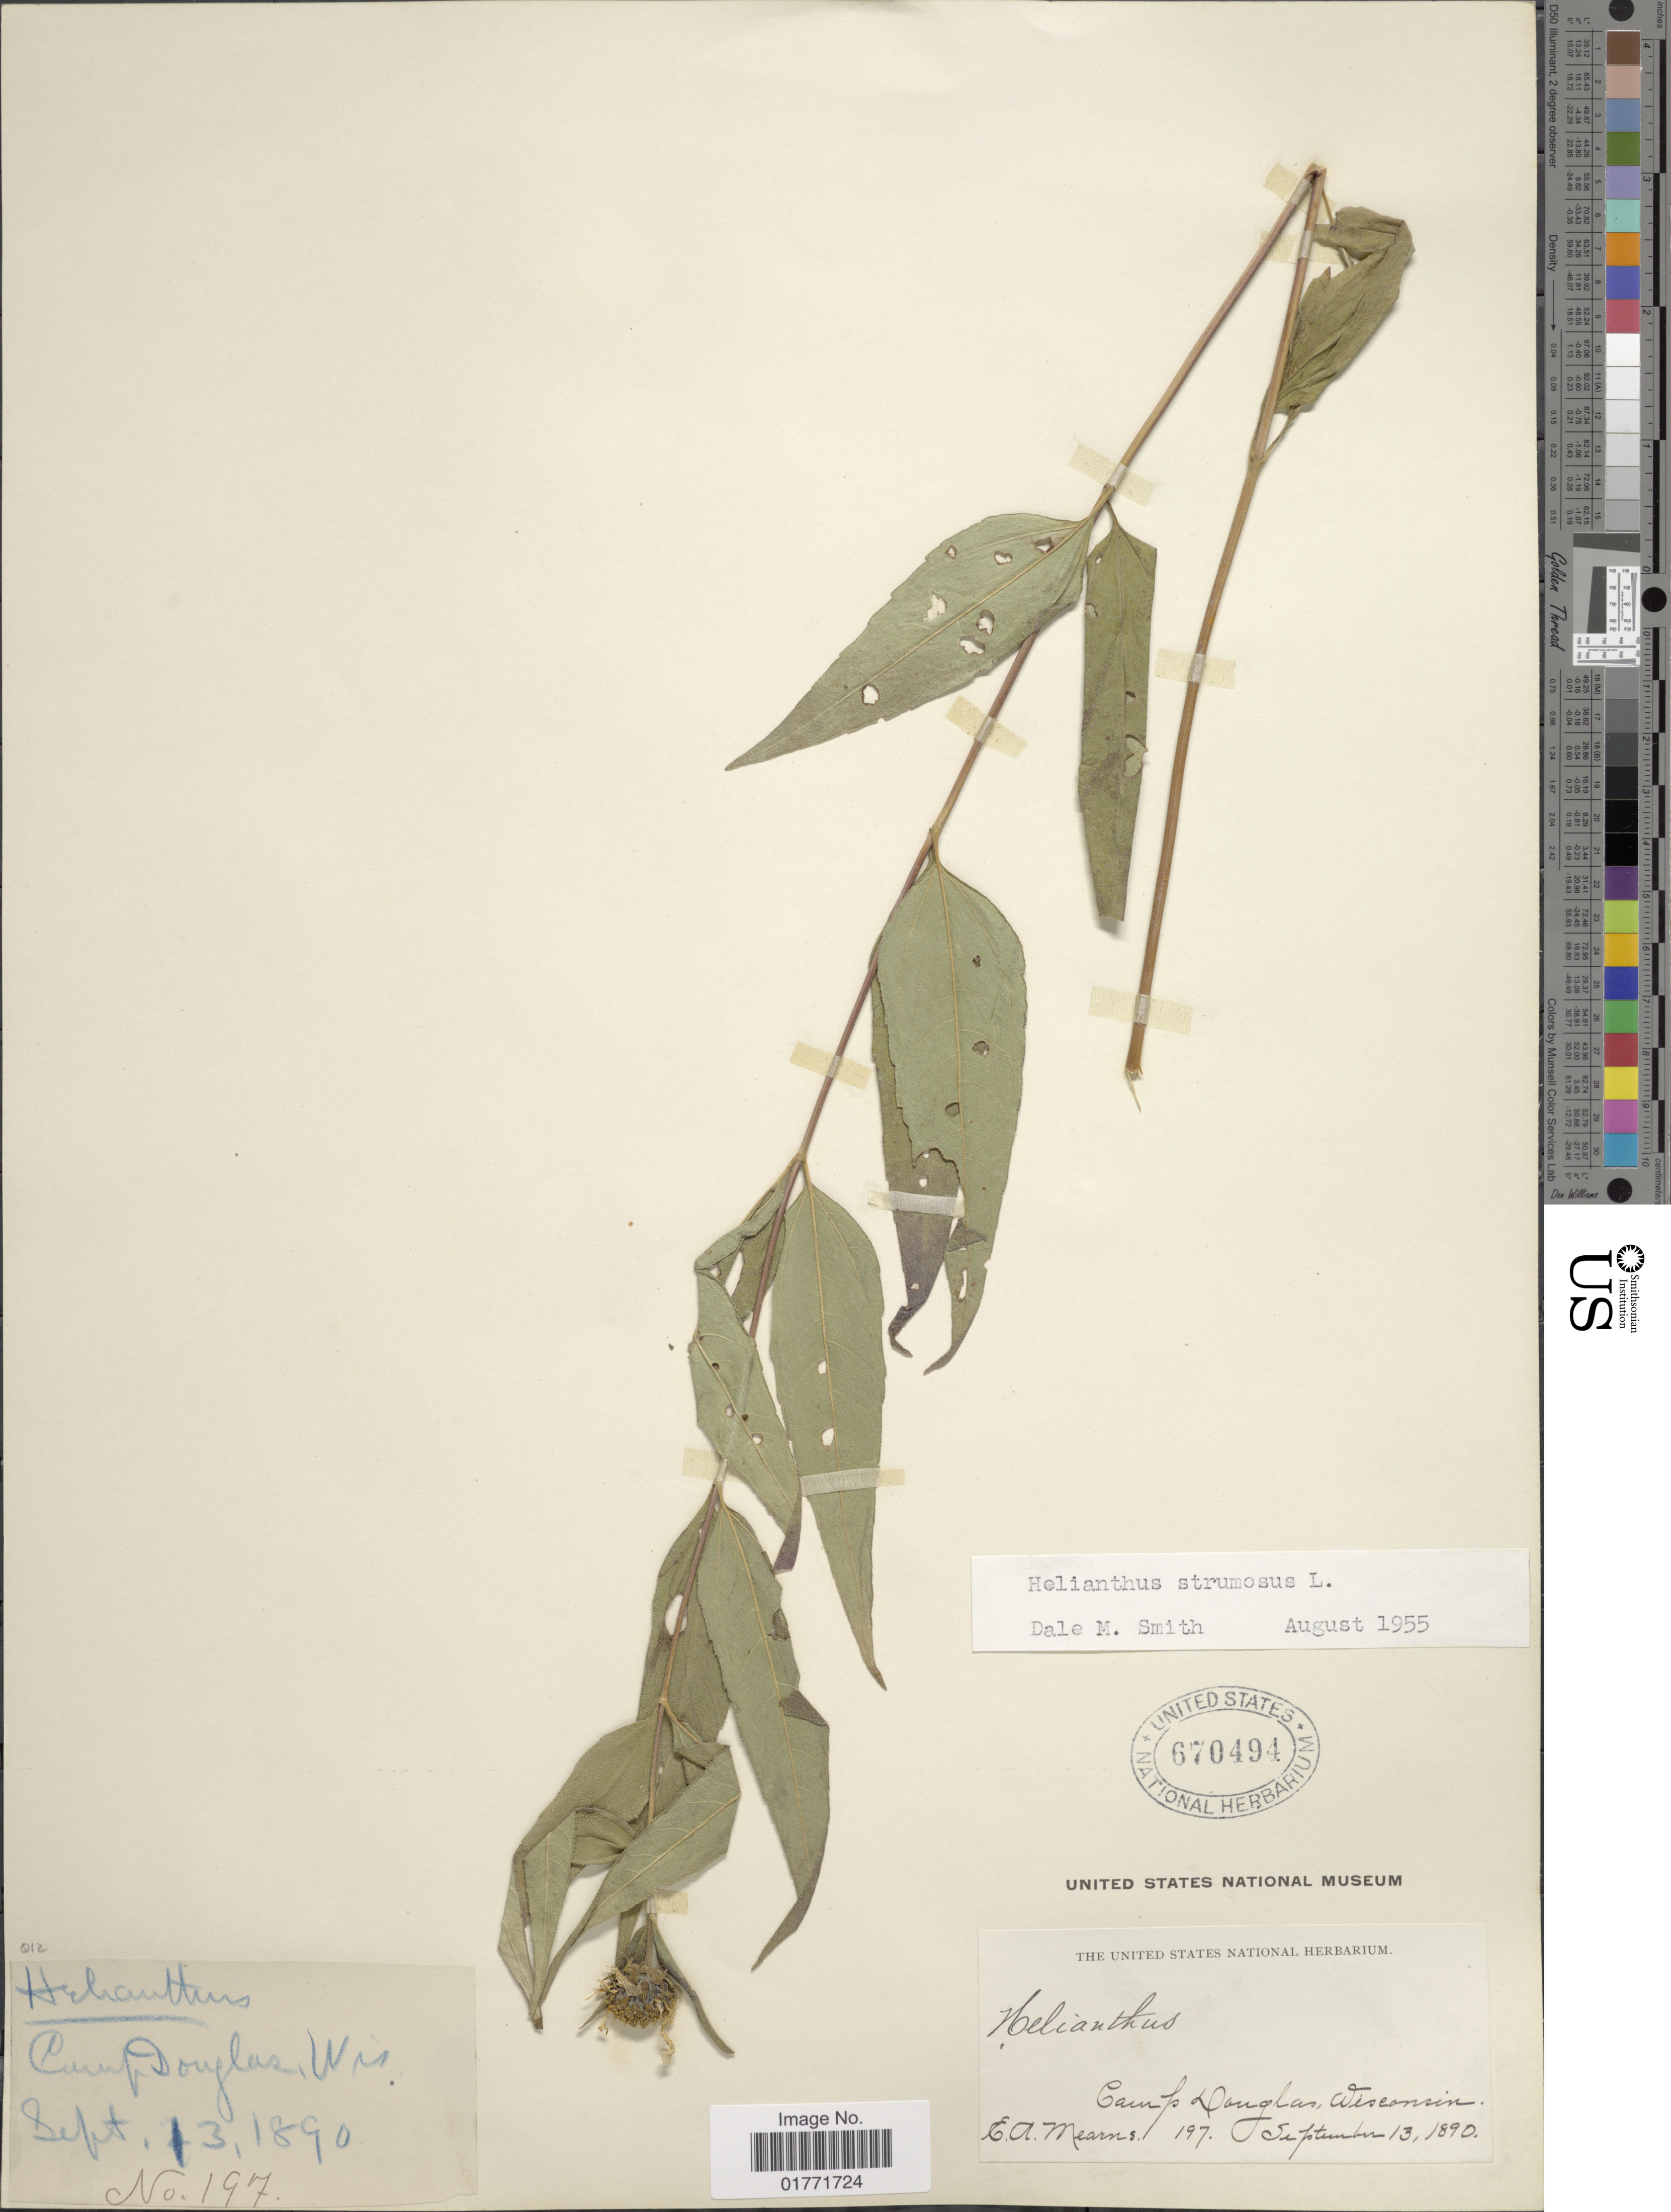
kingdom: Plantae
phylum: Tracheophyta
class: Magnoliopsida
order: Asterales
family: Asteraceae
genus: Helianthus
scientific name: Helianthus strumosus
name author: L.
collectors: E. A. Mearns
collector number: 197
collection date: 1890-09-13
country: United States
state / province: Wisconsin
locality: Camp Douglas, Wisconsin.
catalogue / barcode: US 670494